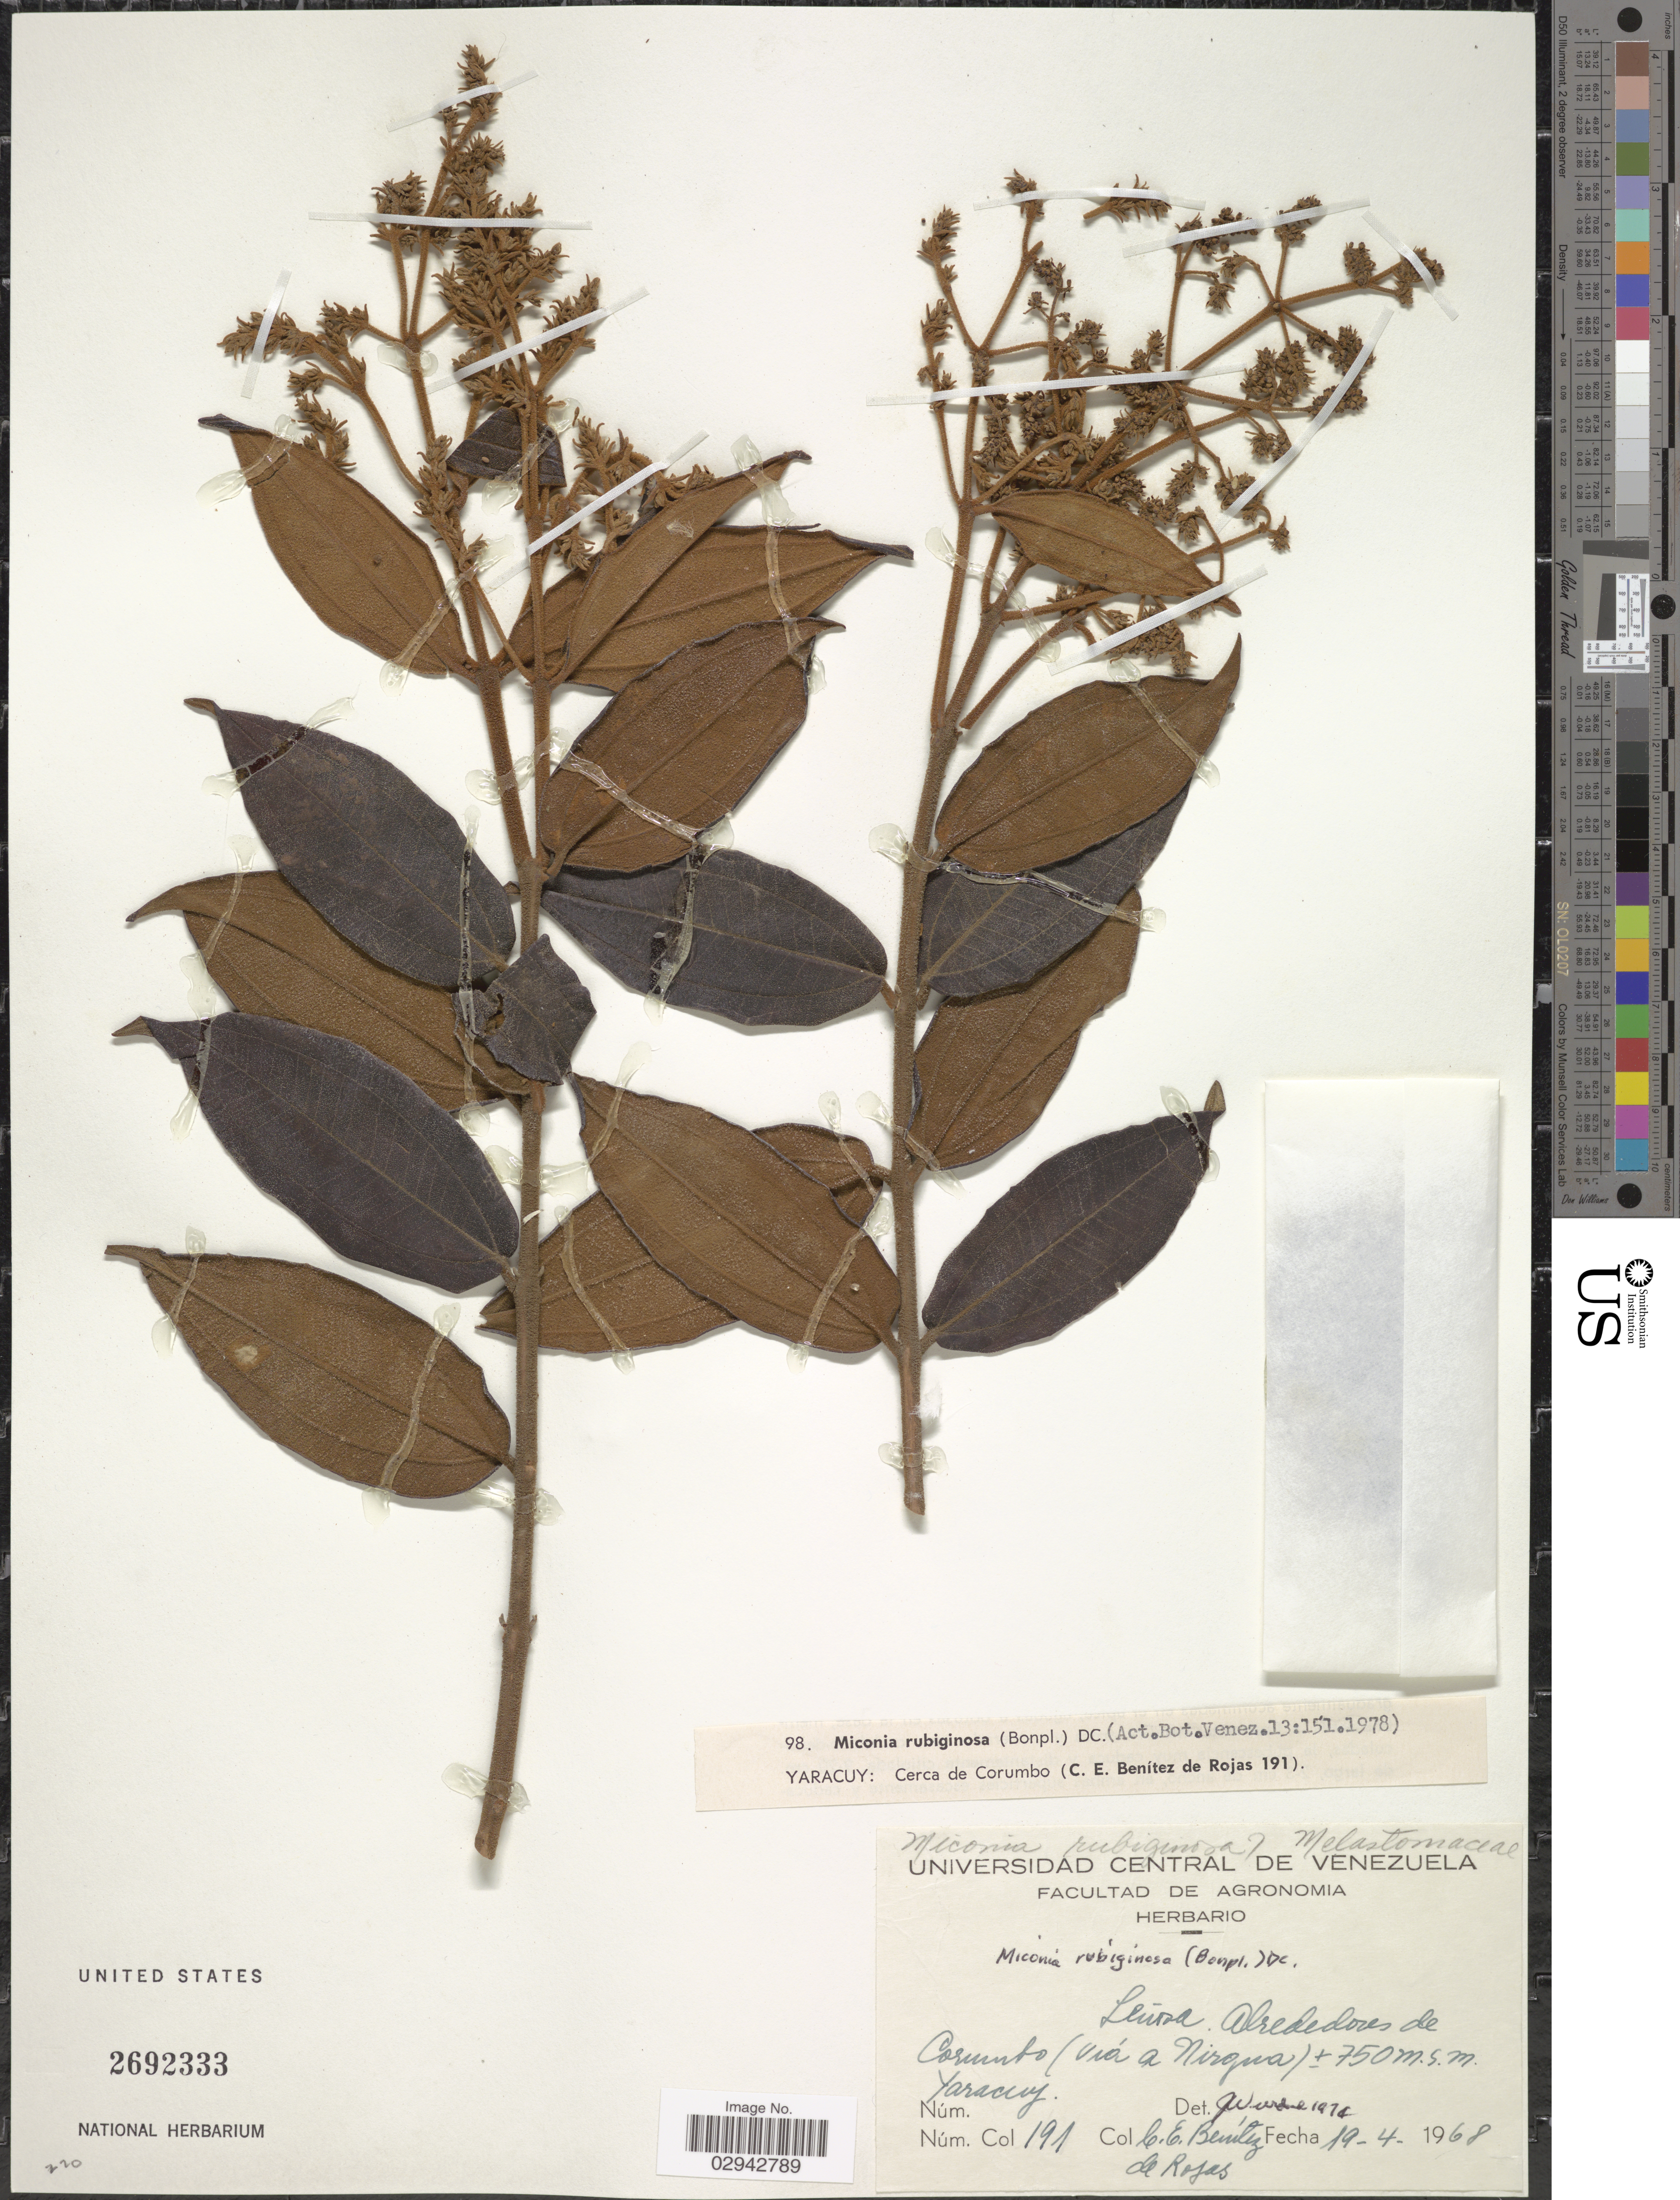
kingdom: Plantae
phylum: Tracheophyta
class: Magnoliopsida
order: Myrtales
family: Melastomataceae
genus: Miconia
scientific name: Miconia rubiginosa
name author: (Bonpl.) DC.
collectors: C. E. Benítez de Rojas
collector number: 191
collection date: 1968-04-19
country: Venezuela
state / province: Yaracuy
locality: Leñosa. Alrededores de Corumbo (vía a Nirgua).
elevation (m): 750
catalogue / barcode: US 2692333